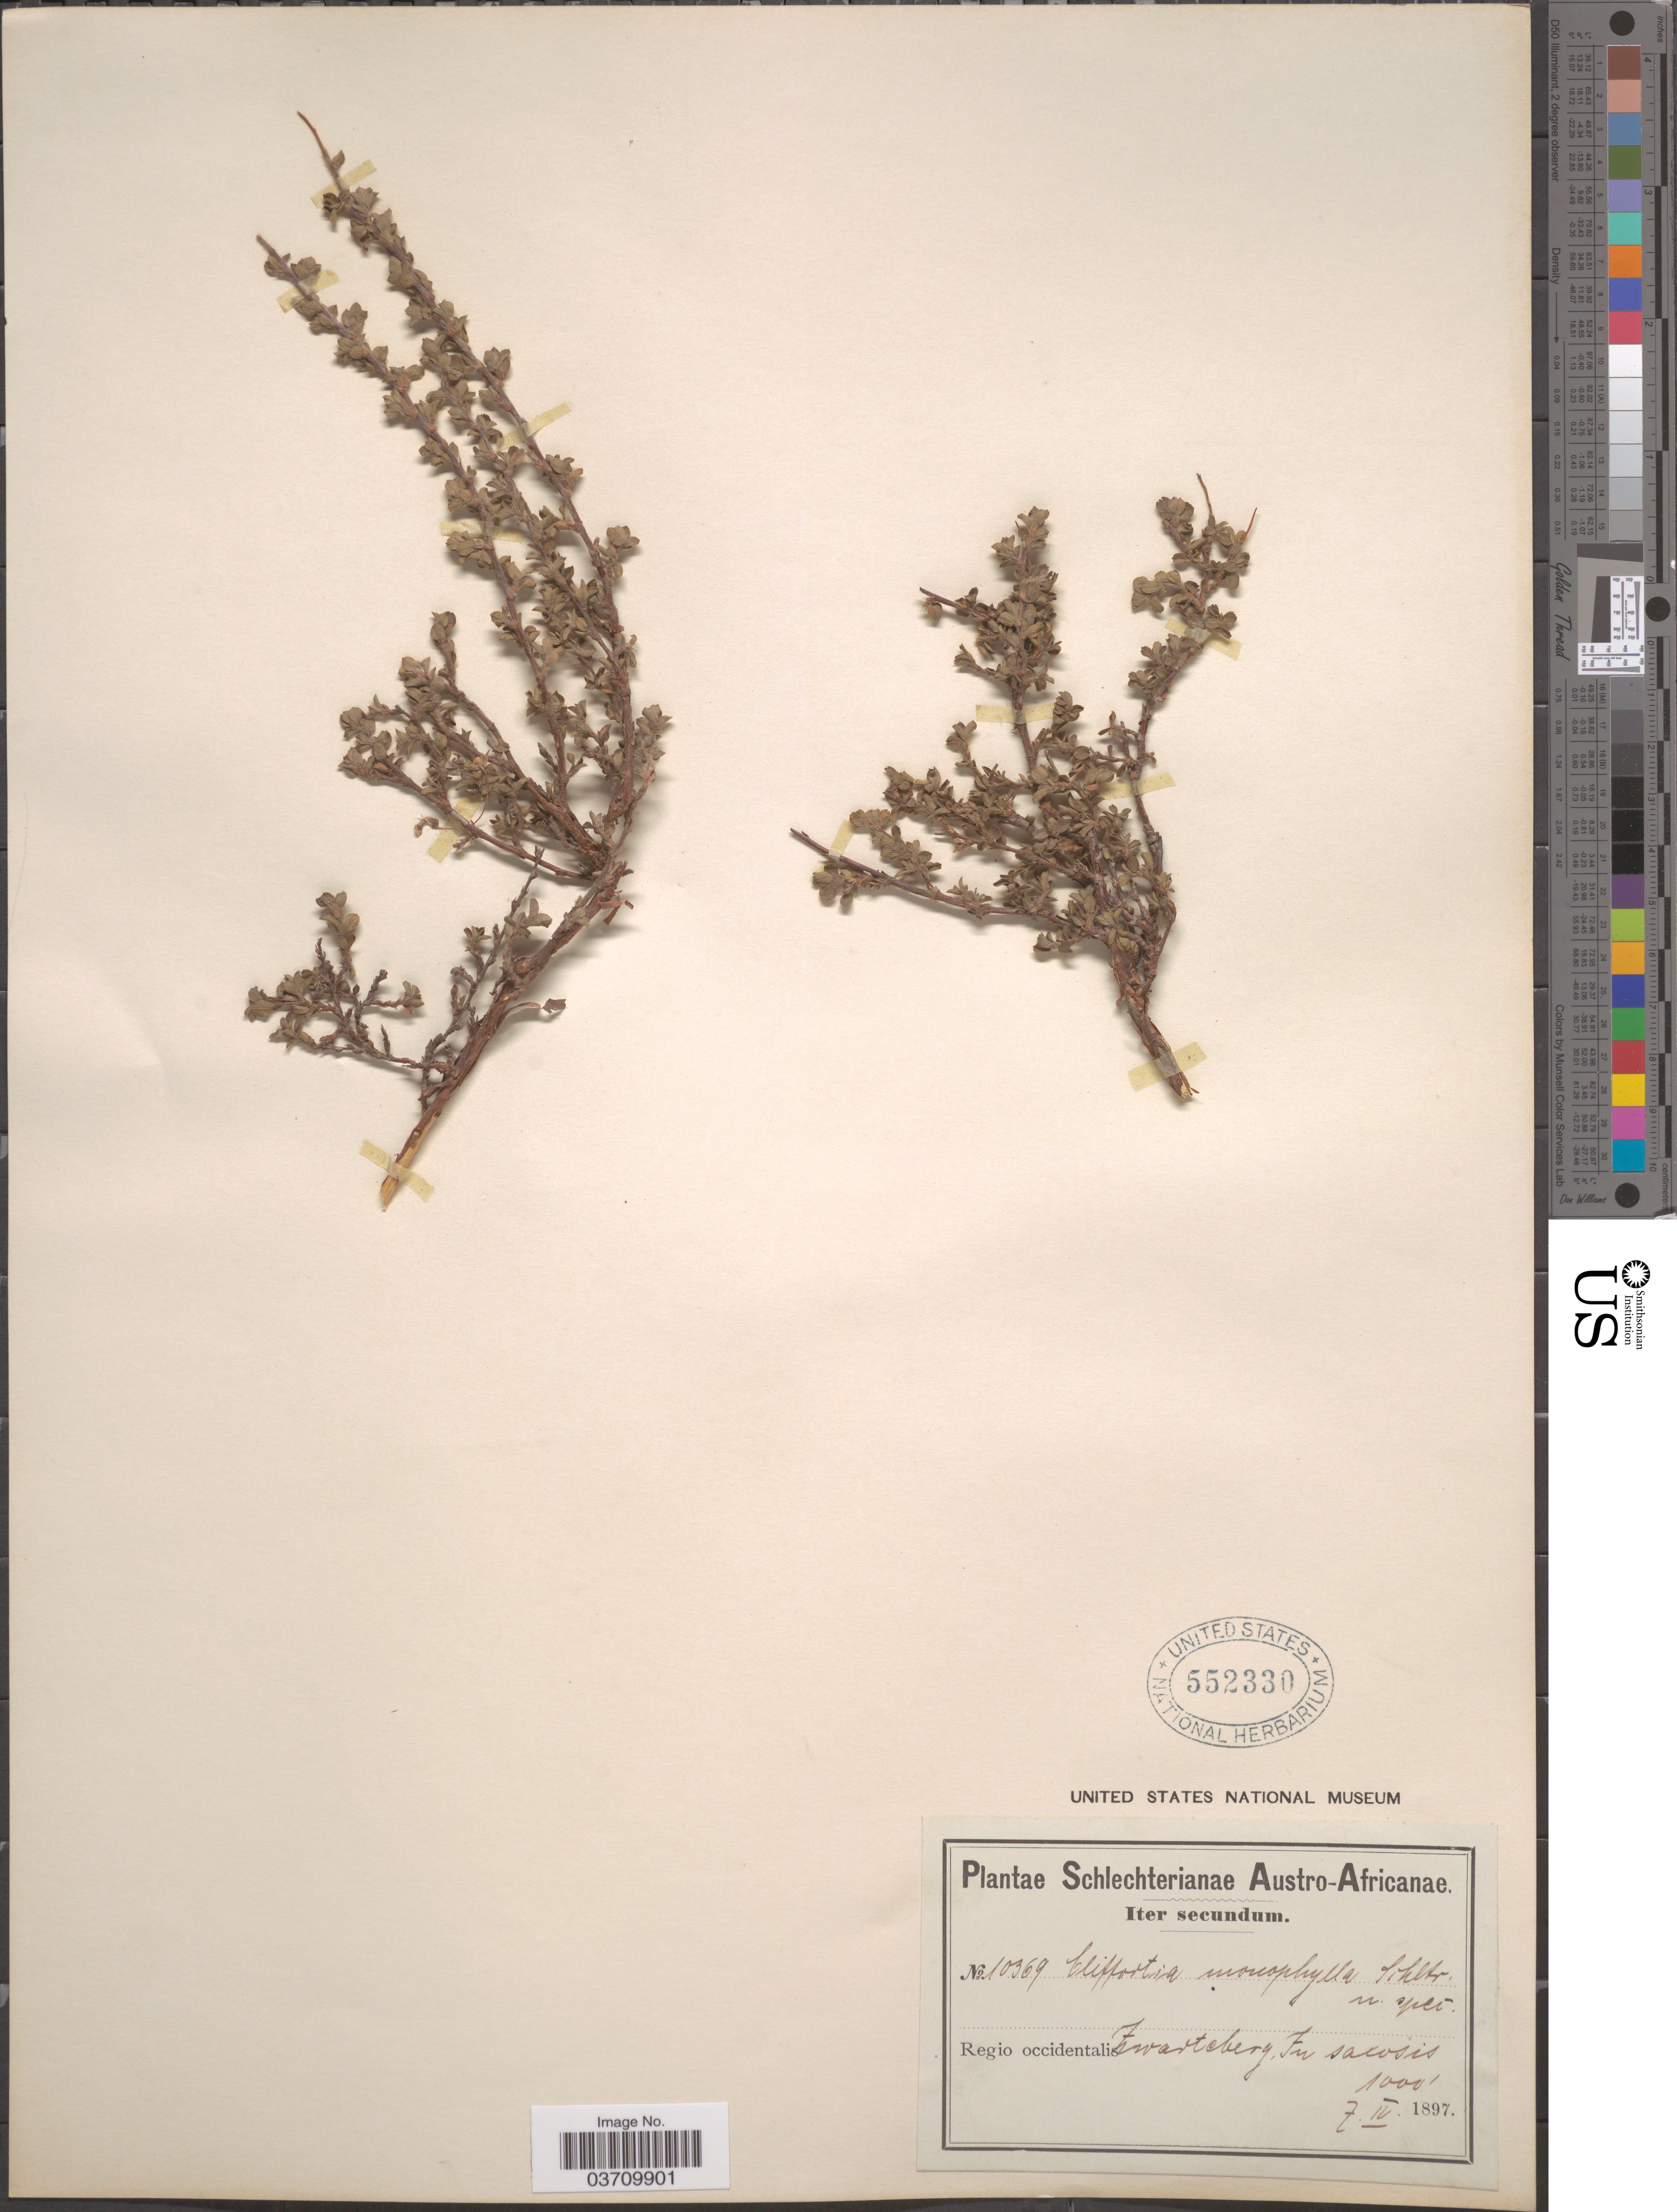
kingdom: Plantae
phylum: Tracheophyta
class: Magnoliopsida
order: Rosales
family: Rosaceae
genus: Cliffortia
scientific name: Cliffortia monophylla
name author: Weim.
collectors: Schlechter, --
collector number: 10369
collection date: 1897-04-07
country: South Africa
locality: Austro-Africanae. Regio occidentalis. Zwarteberg.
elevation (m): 305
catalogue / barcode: US 552330